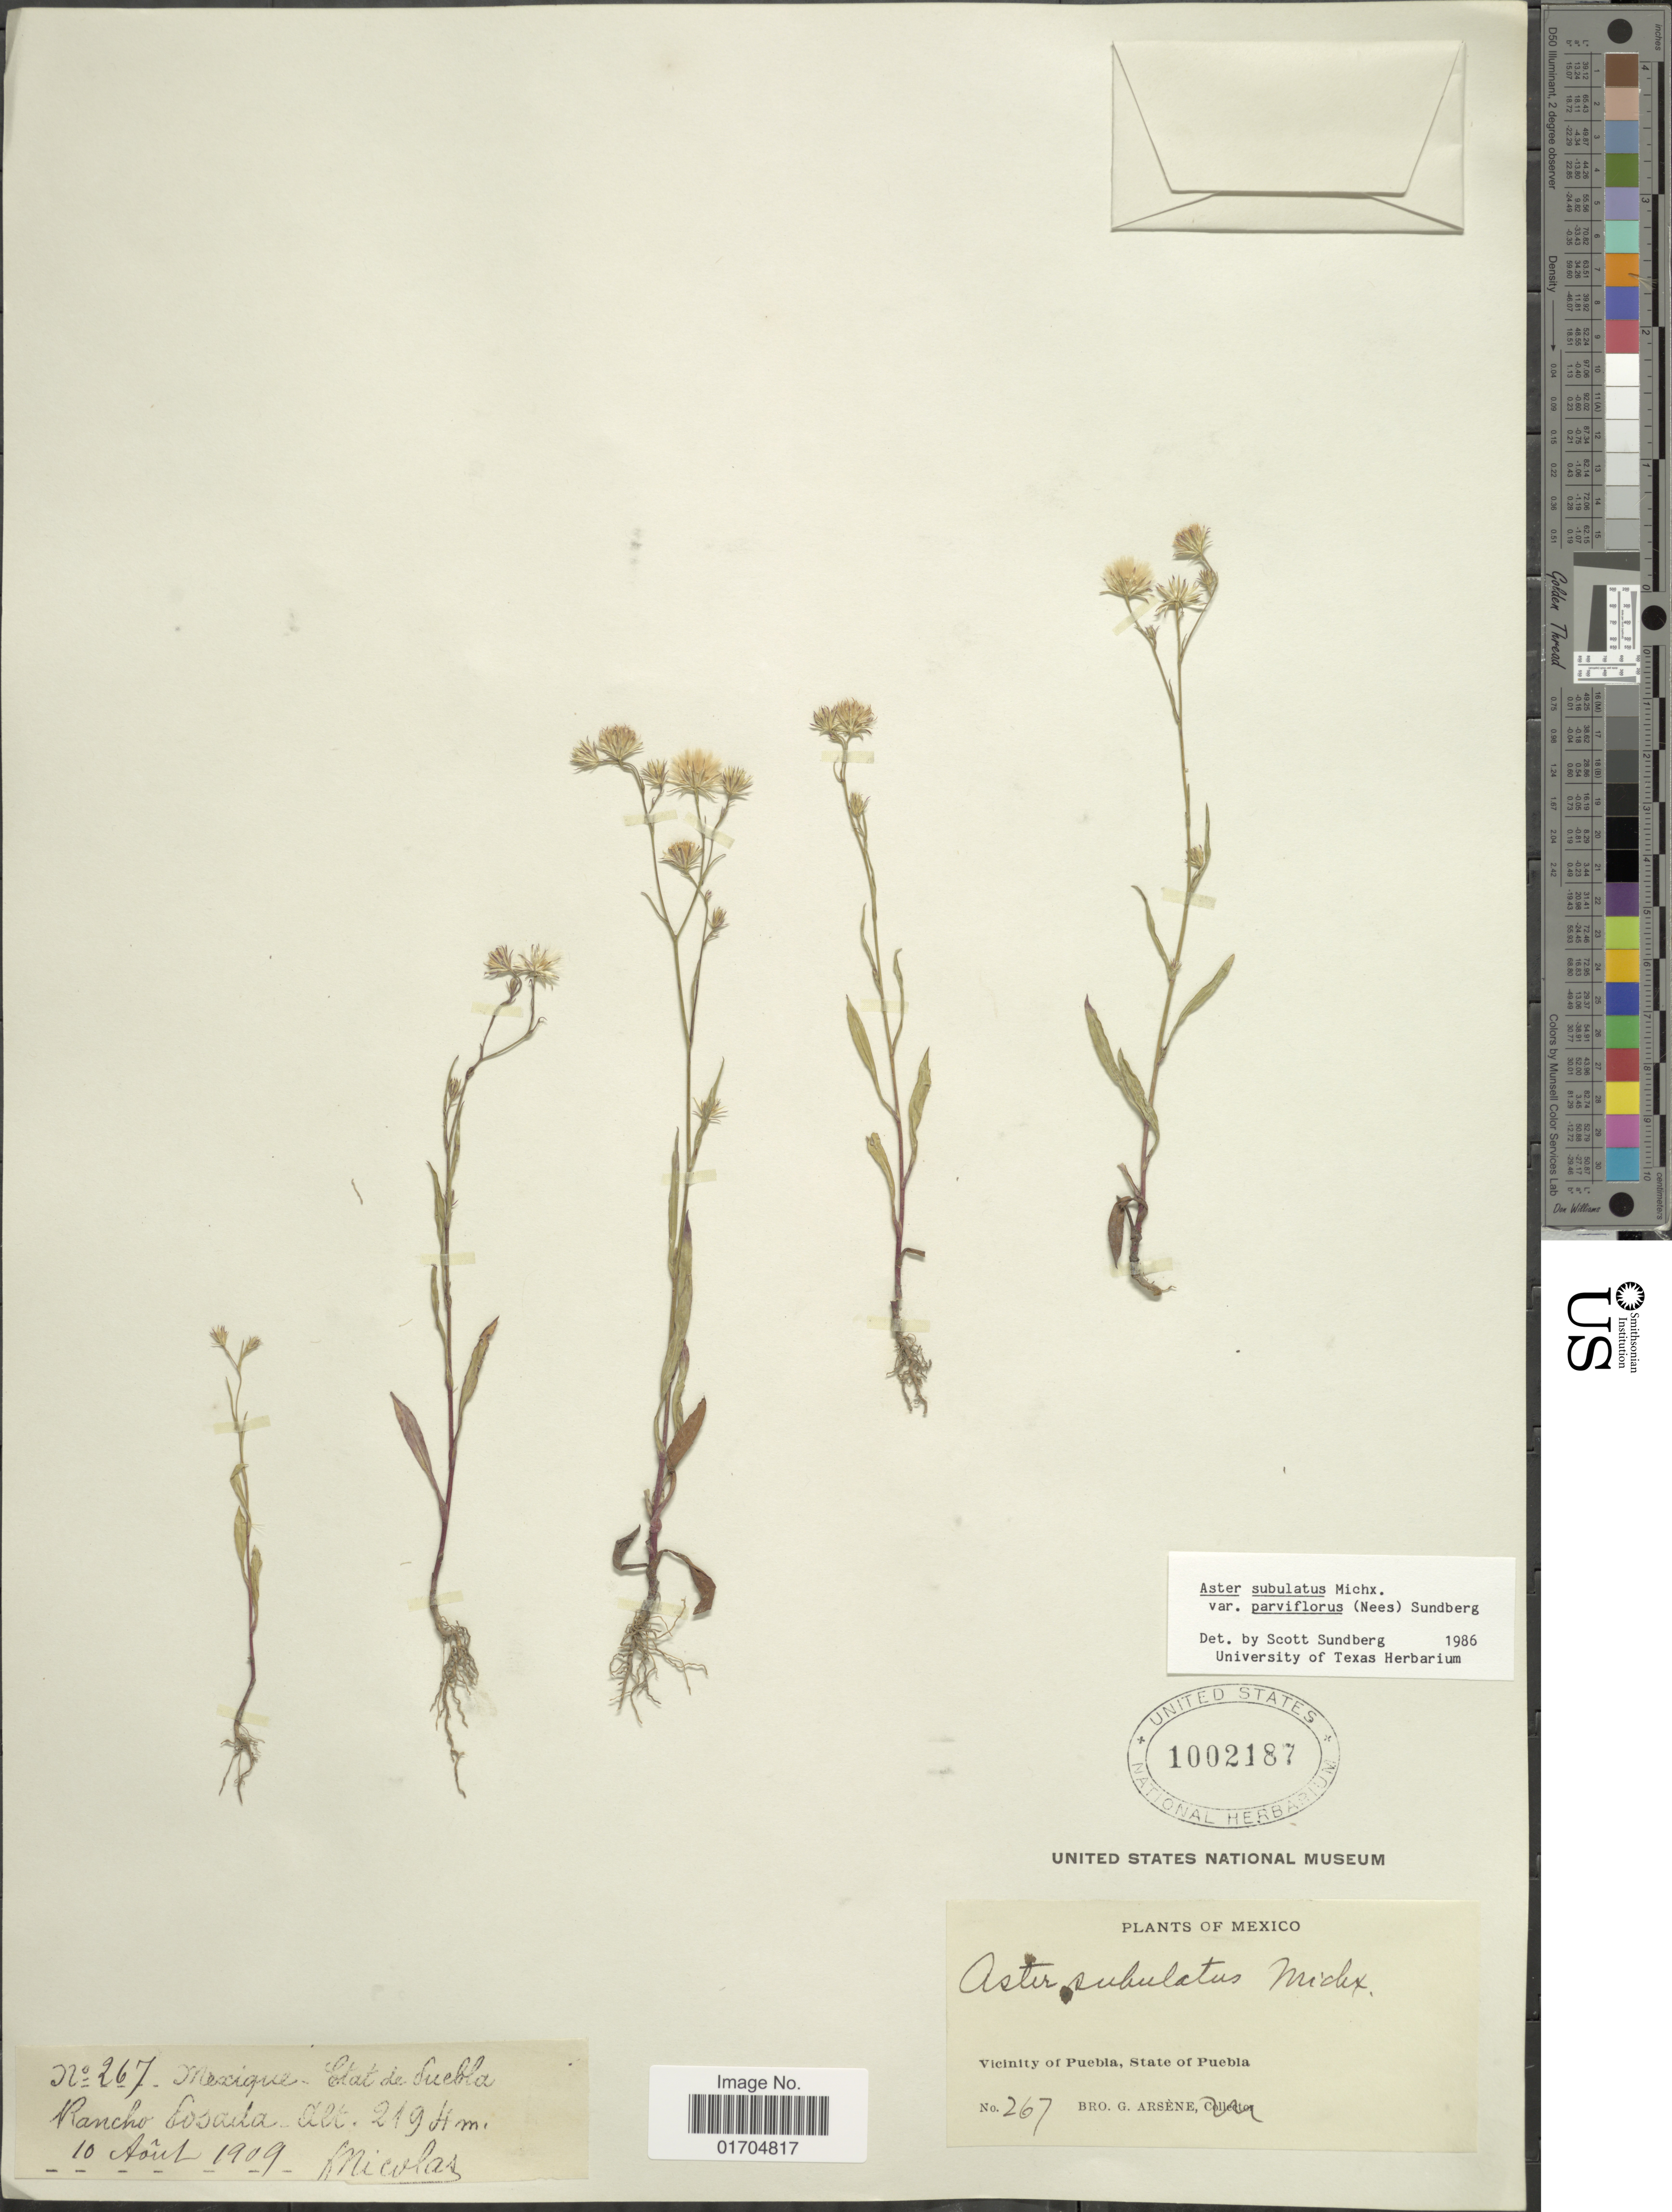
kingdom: Plantae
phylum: Tracheophyta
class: Magnoliopsida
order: Asterales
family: Asteraceae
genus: Symphyotrichum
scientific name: Symphyotrichum subulatum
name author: (Michx.) G.L. Nesom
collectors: Bro. G. Arsène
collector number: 267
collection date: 1909-08-10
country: Mexico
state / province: Puebla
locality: Vicinity of Puebla, Rancho Losada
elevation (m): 2194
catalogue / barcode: US 1002187